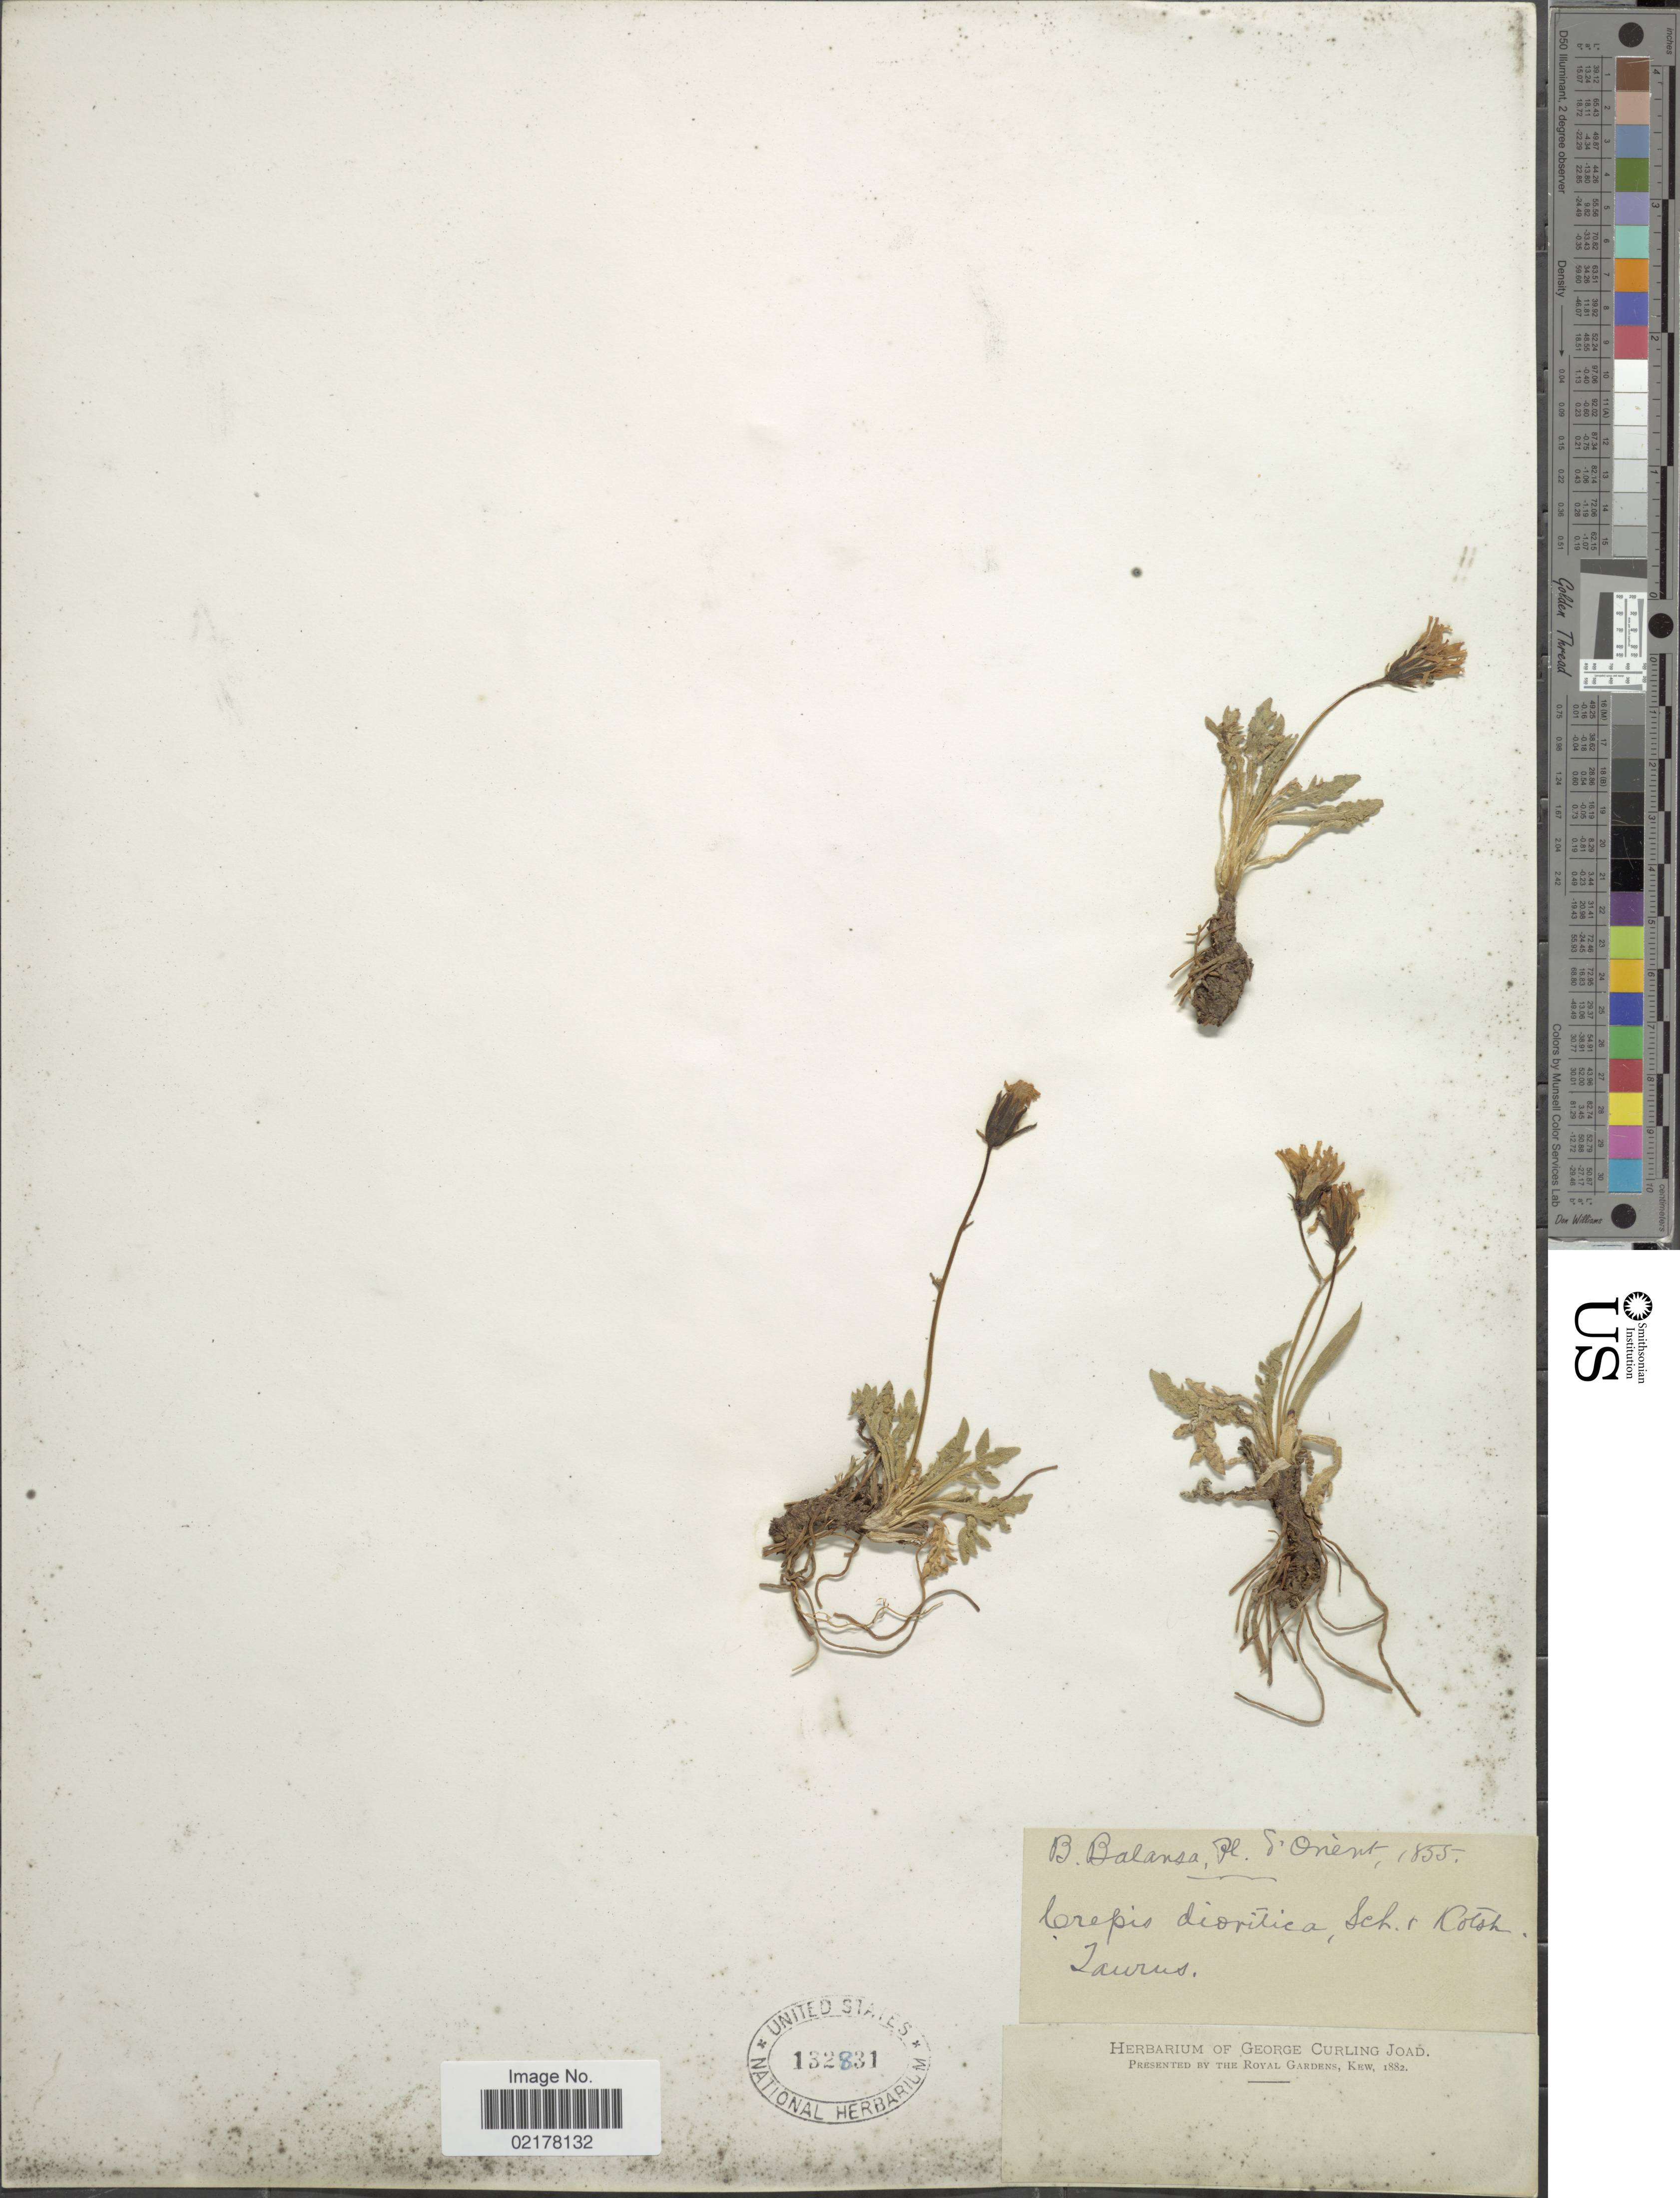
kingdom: Plantae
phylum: Tracheophyta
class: Magnoliopsida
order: Asterales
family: Asteraceae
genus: Crepis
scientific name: Crepis dioritica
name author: Boiss.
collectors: B. Balansa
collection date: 1855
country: Turkey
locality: Taurus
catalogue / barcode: US 132831